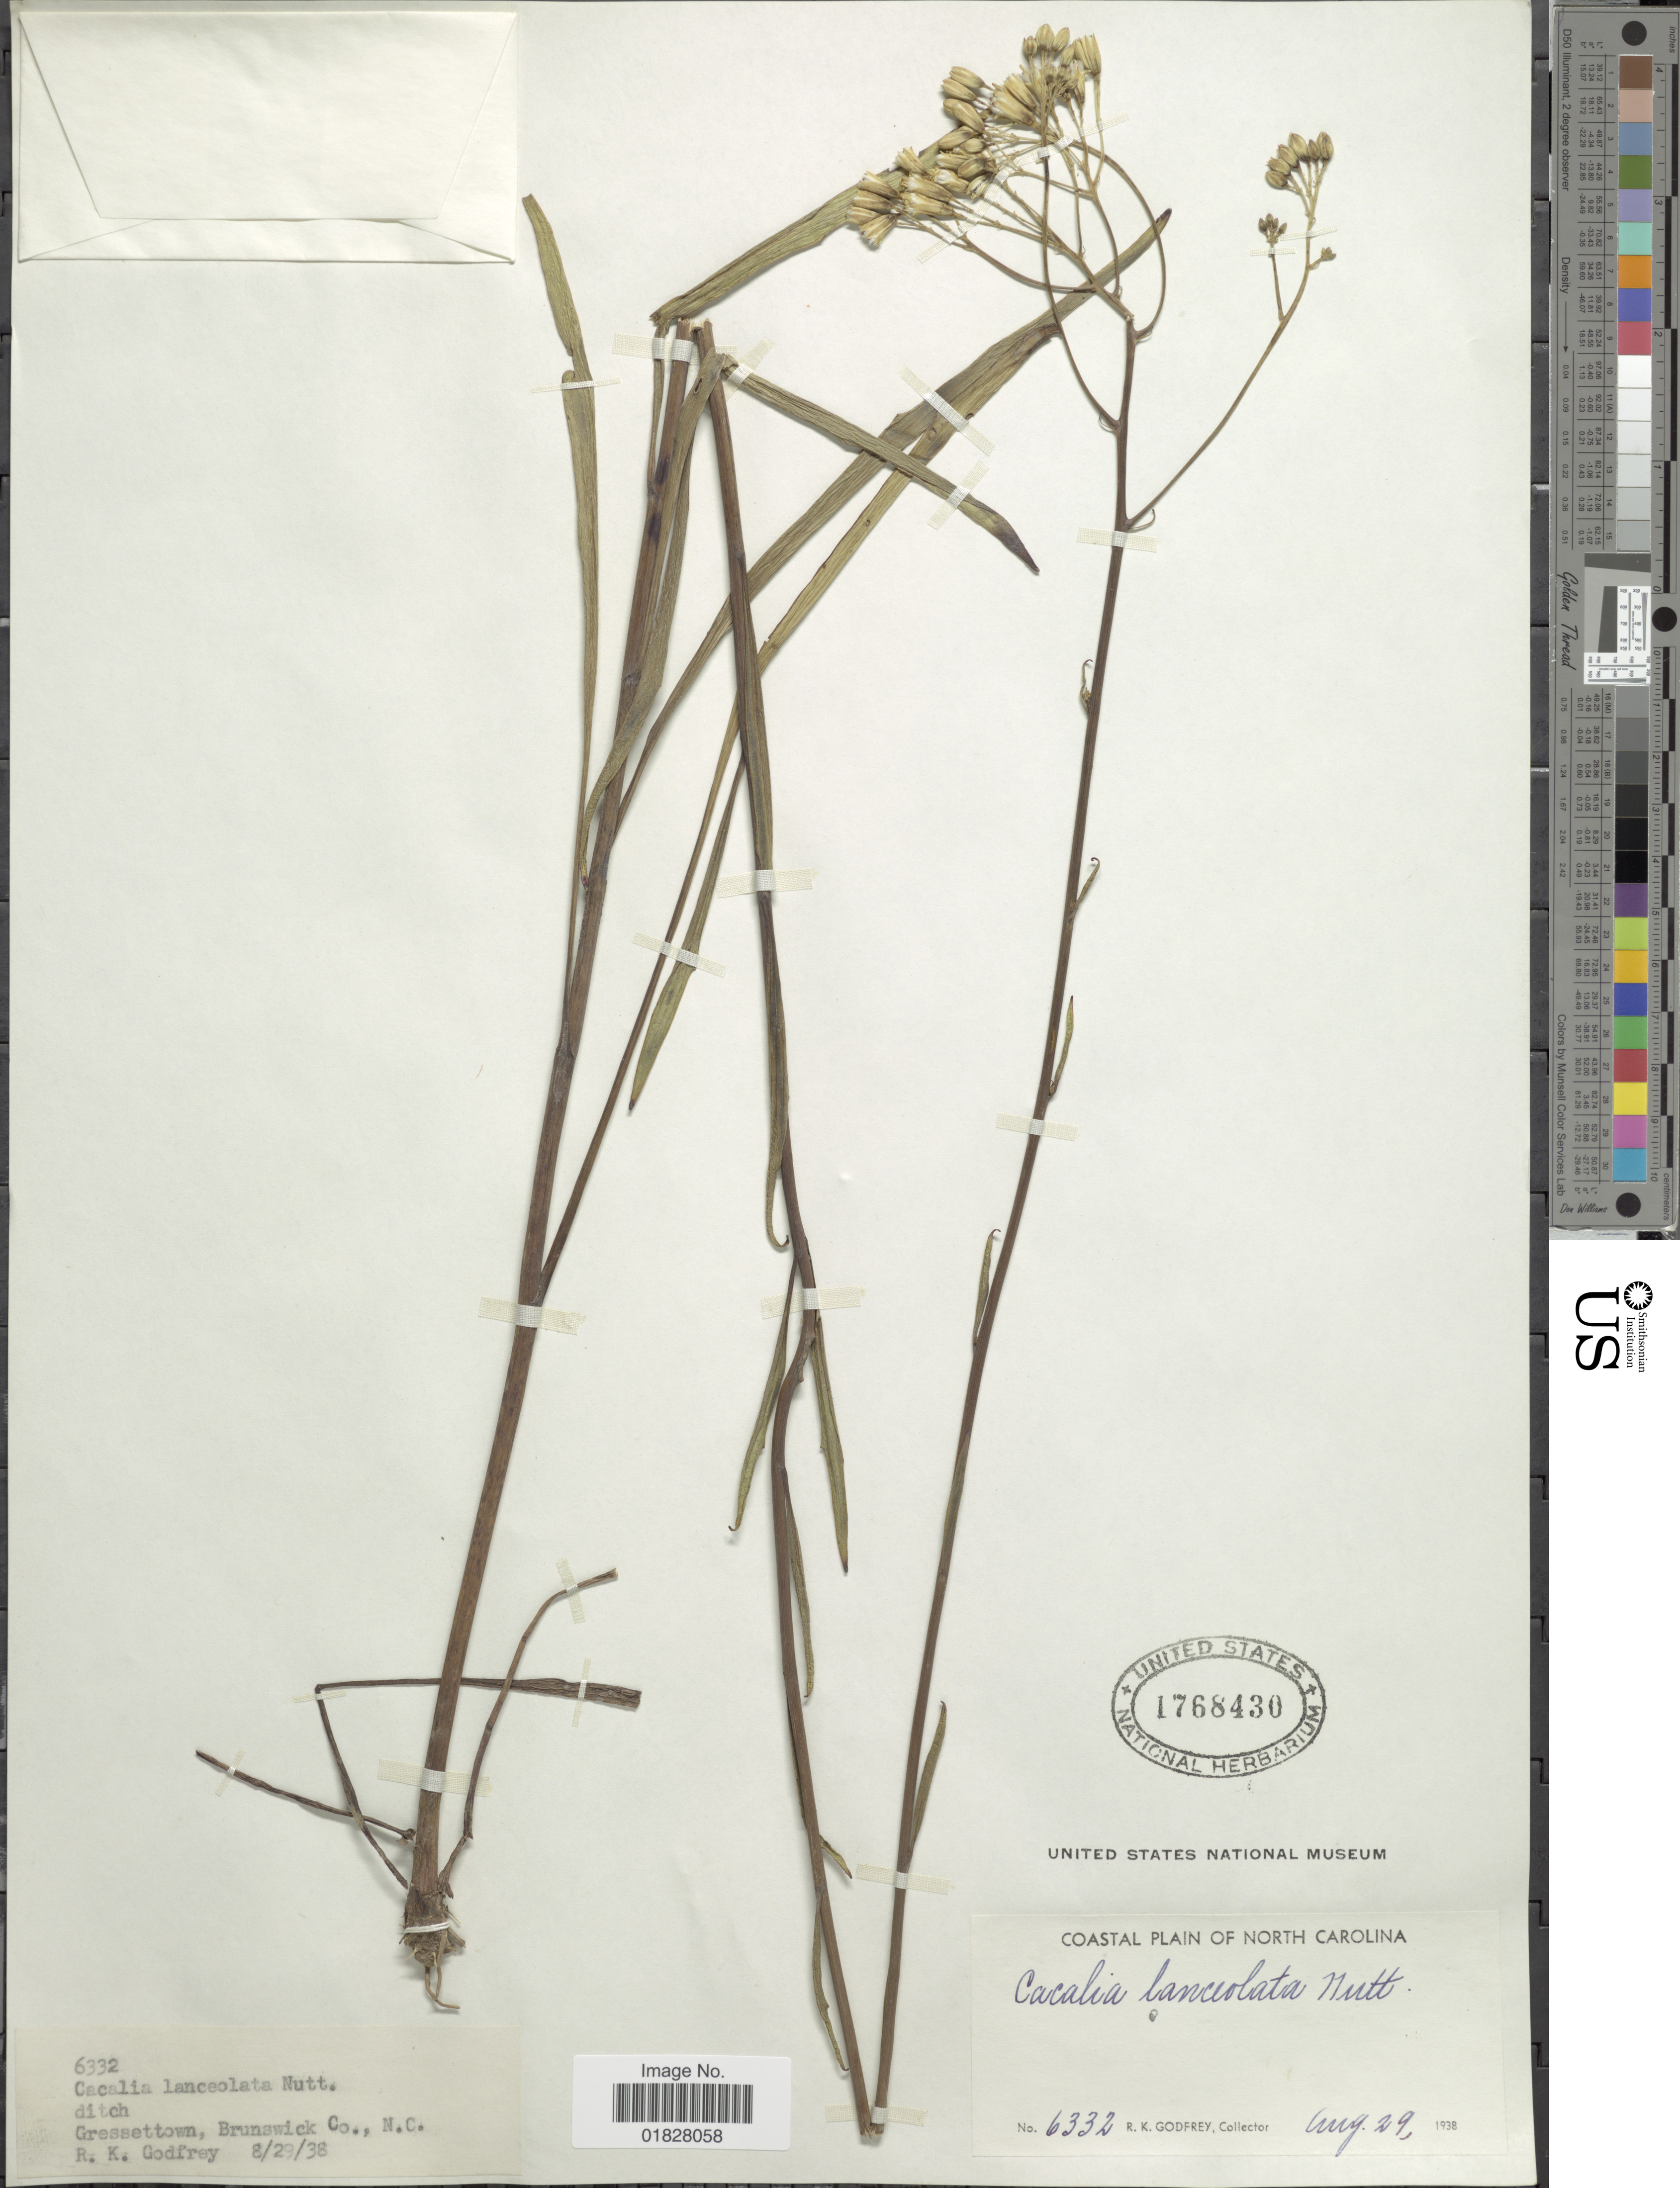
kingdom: Plantae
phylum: Tracheophyta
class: Magnoliopsida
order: Asterales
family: Asteraceae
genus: Arnoglossum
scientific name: Arnoglossum ovatum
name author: (Walter) H. Rob.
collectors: R. K. Godfrey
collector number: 6332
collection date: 1938-08-29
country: United States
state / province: North Carolina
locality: Gressettown, Brunswick Co., N.C.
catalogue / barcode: US 1768430